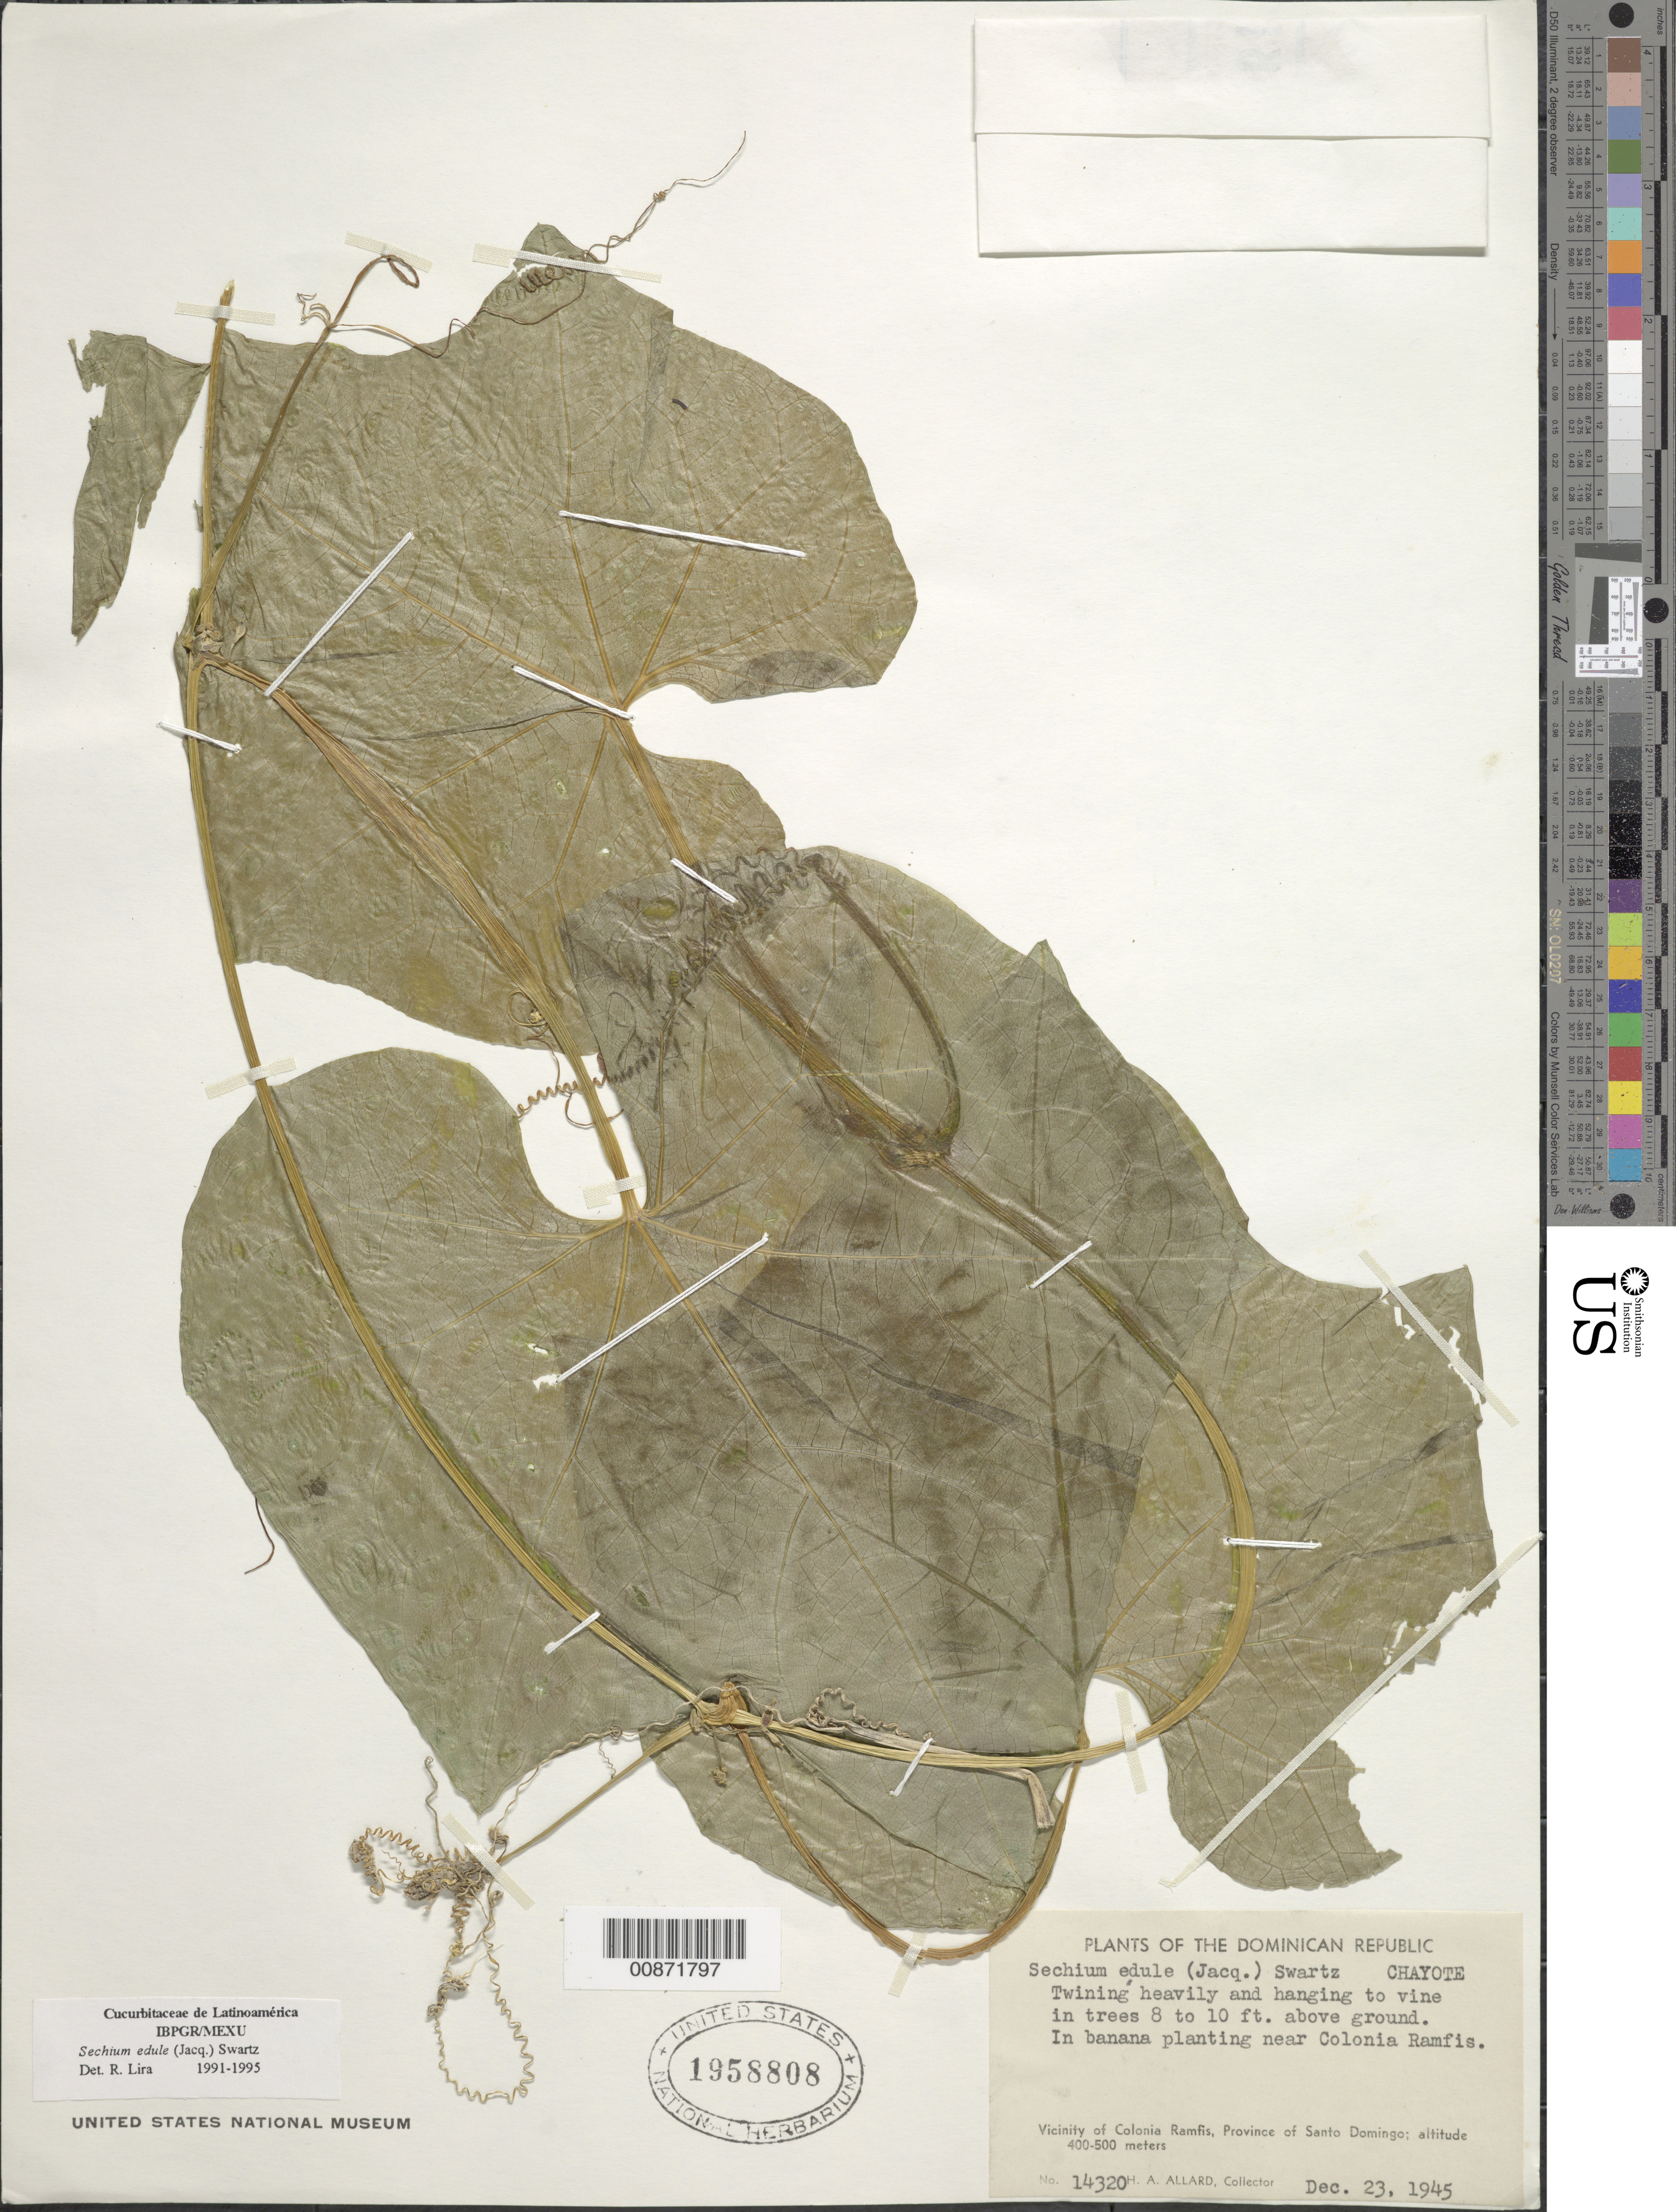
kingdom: Plantae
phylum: Tracheophyta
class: Magnoliopsida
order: Cucurbitales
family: Cucurbitaceae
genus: Sicyos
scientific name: Sicyos edulis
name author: Jacq.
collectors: H. A. Allard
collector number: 14320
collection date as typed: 23 Dec 1945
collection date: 1945-12-23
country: Dominican Republic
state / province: San Cristóbal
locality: Vicinity of Colonia Ramfis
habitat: In banana planting. Climbing in trees 8 to 10 ft. above ground.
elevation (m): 400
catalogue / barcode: US 1958808